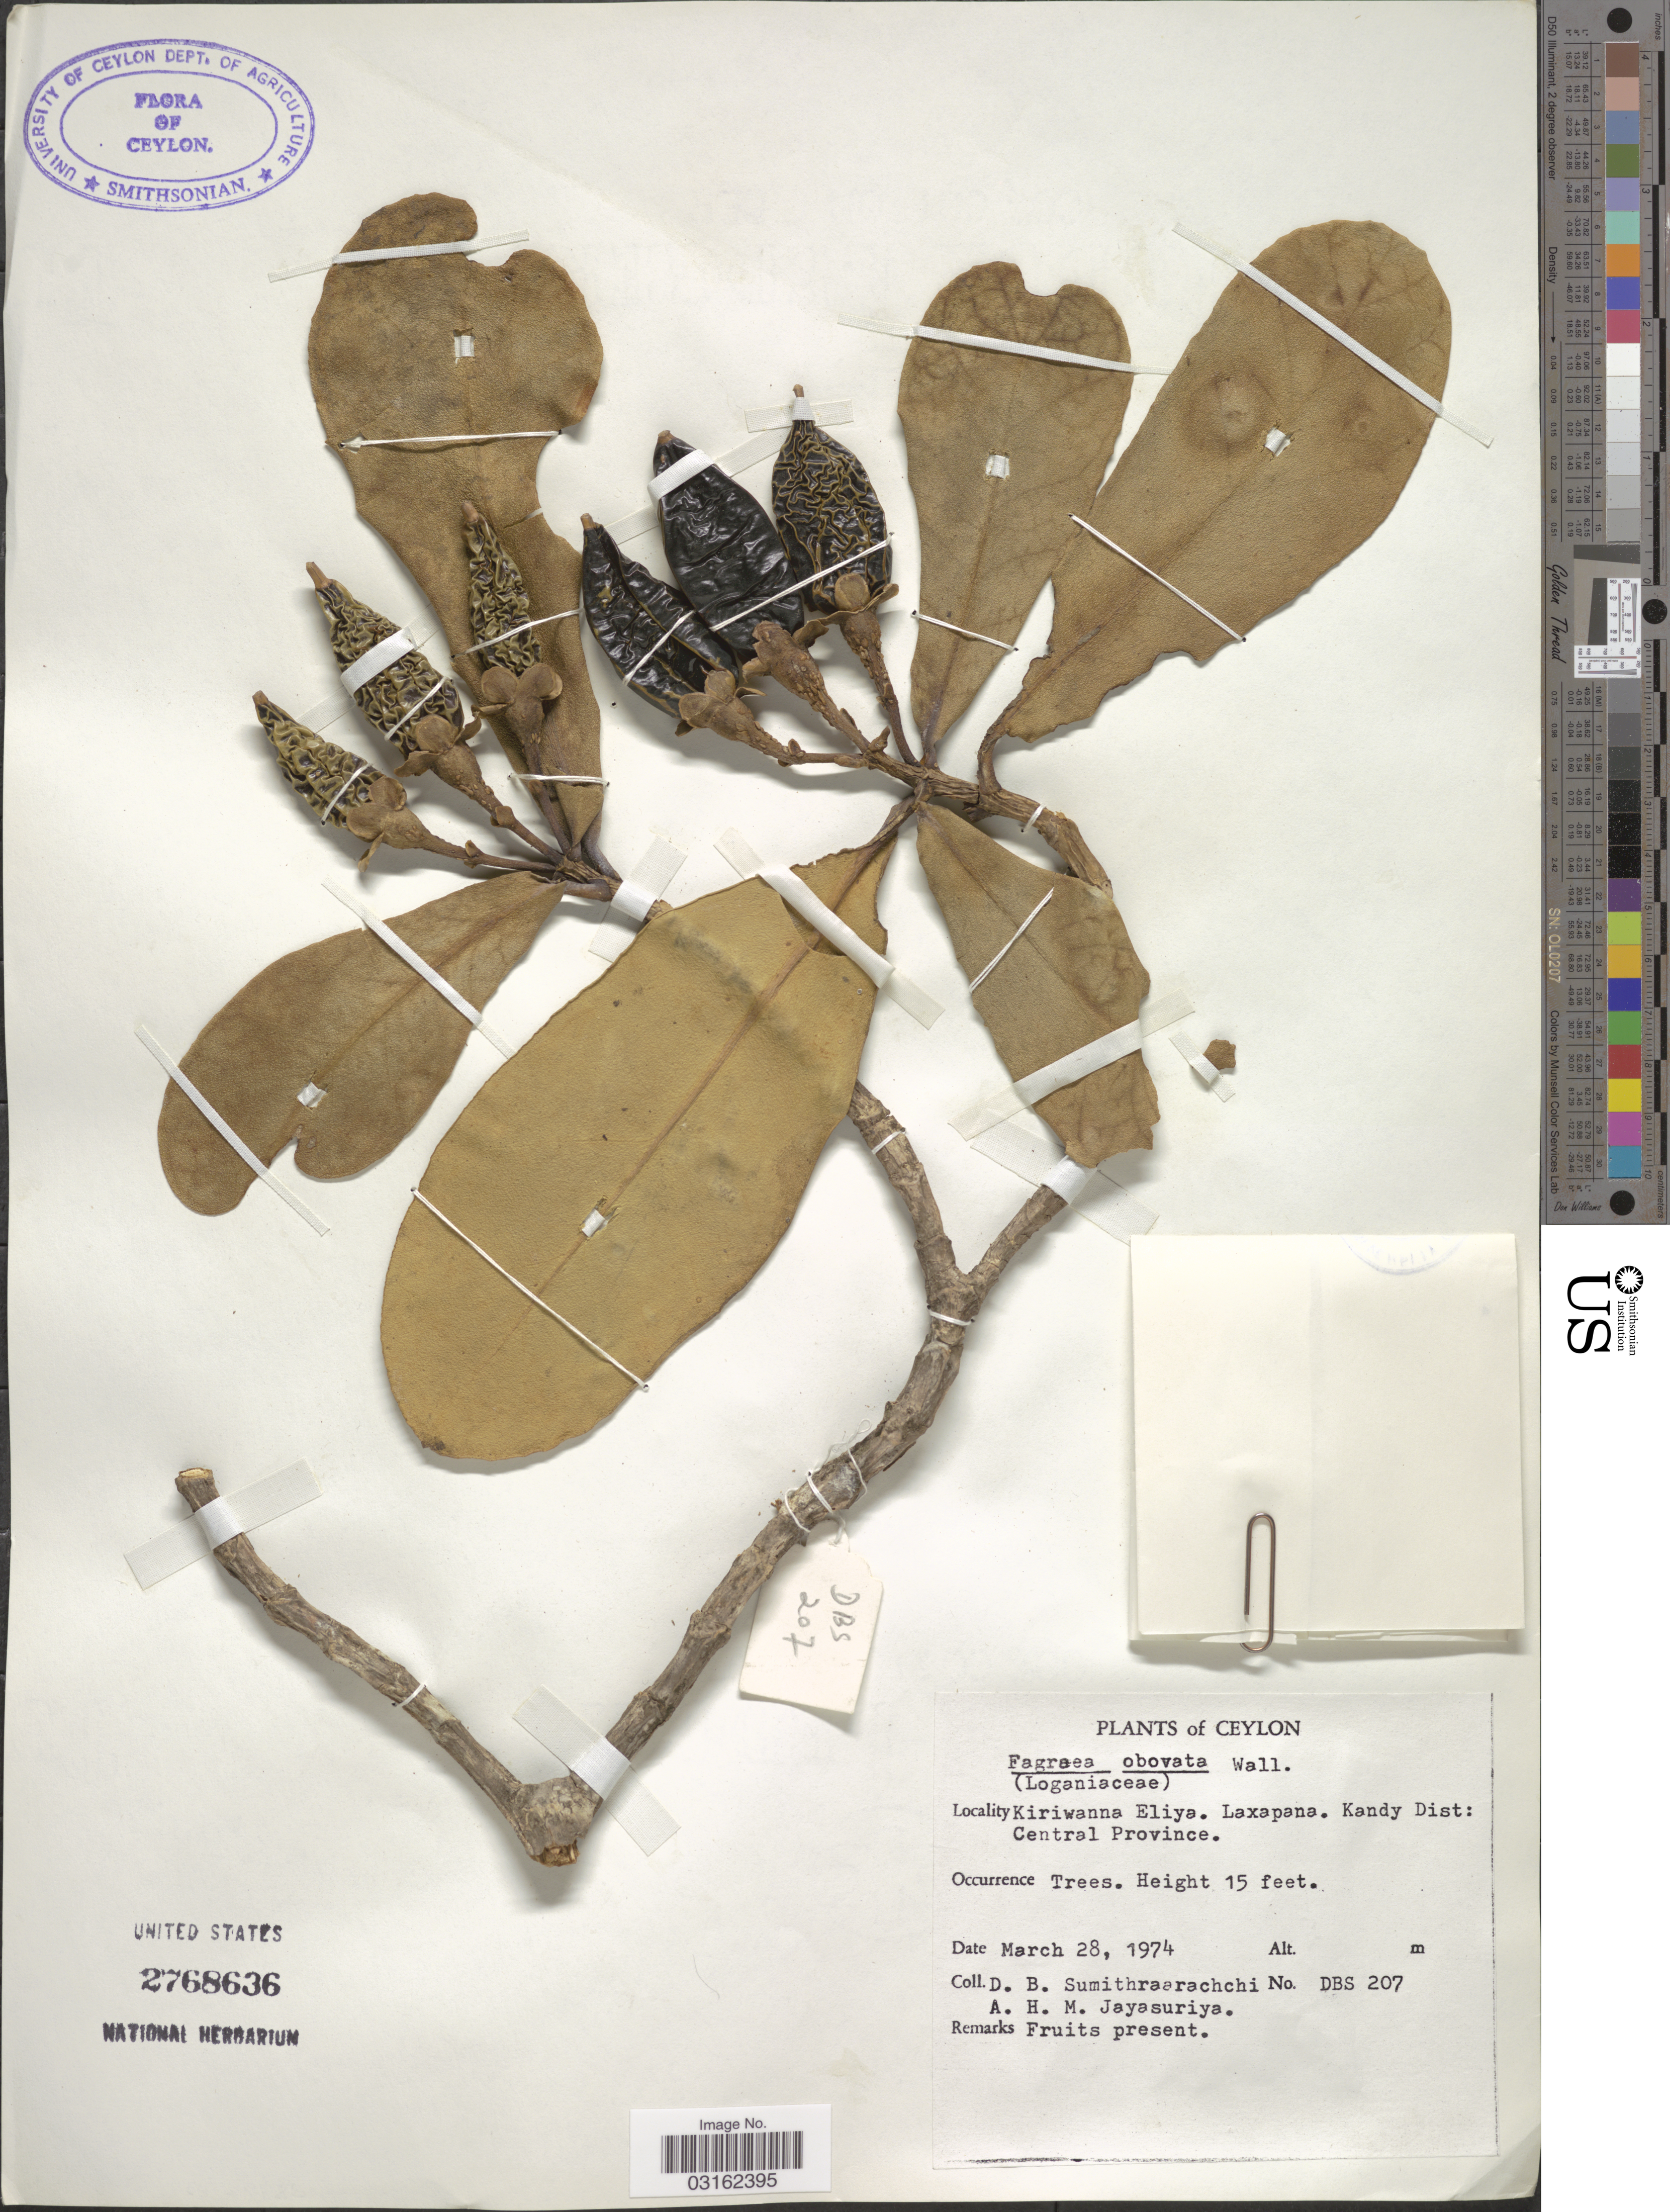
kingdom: Plantae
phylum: Tracheophyta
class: Magnoliopsida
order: Gentianales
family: Gentianaceae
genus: Fagraea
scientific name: Fagraea obovata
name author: Wall.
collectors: D. B. Sumithraarachchi & A. H. Jayasuriya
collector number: DBS207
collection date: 1974-03-28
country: Sri Lanka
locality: Ceylon, Kiriwanna Eliya. Laxapana. Kandy Dist.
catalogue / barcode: US 2768636